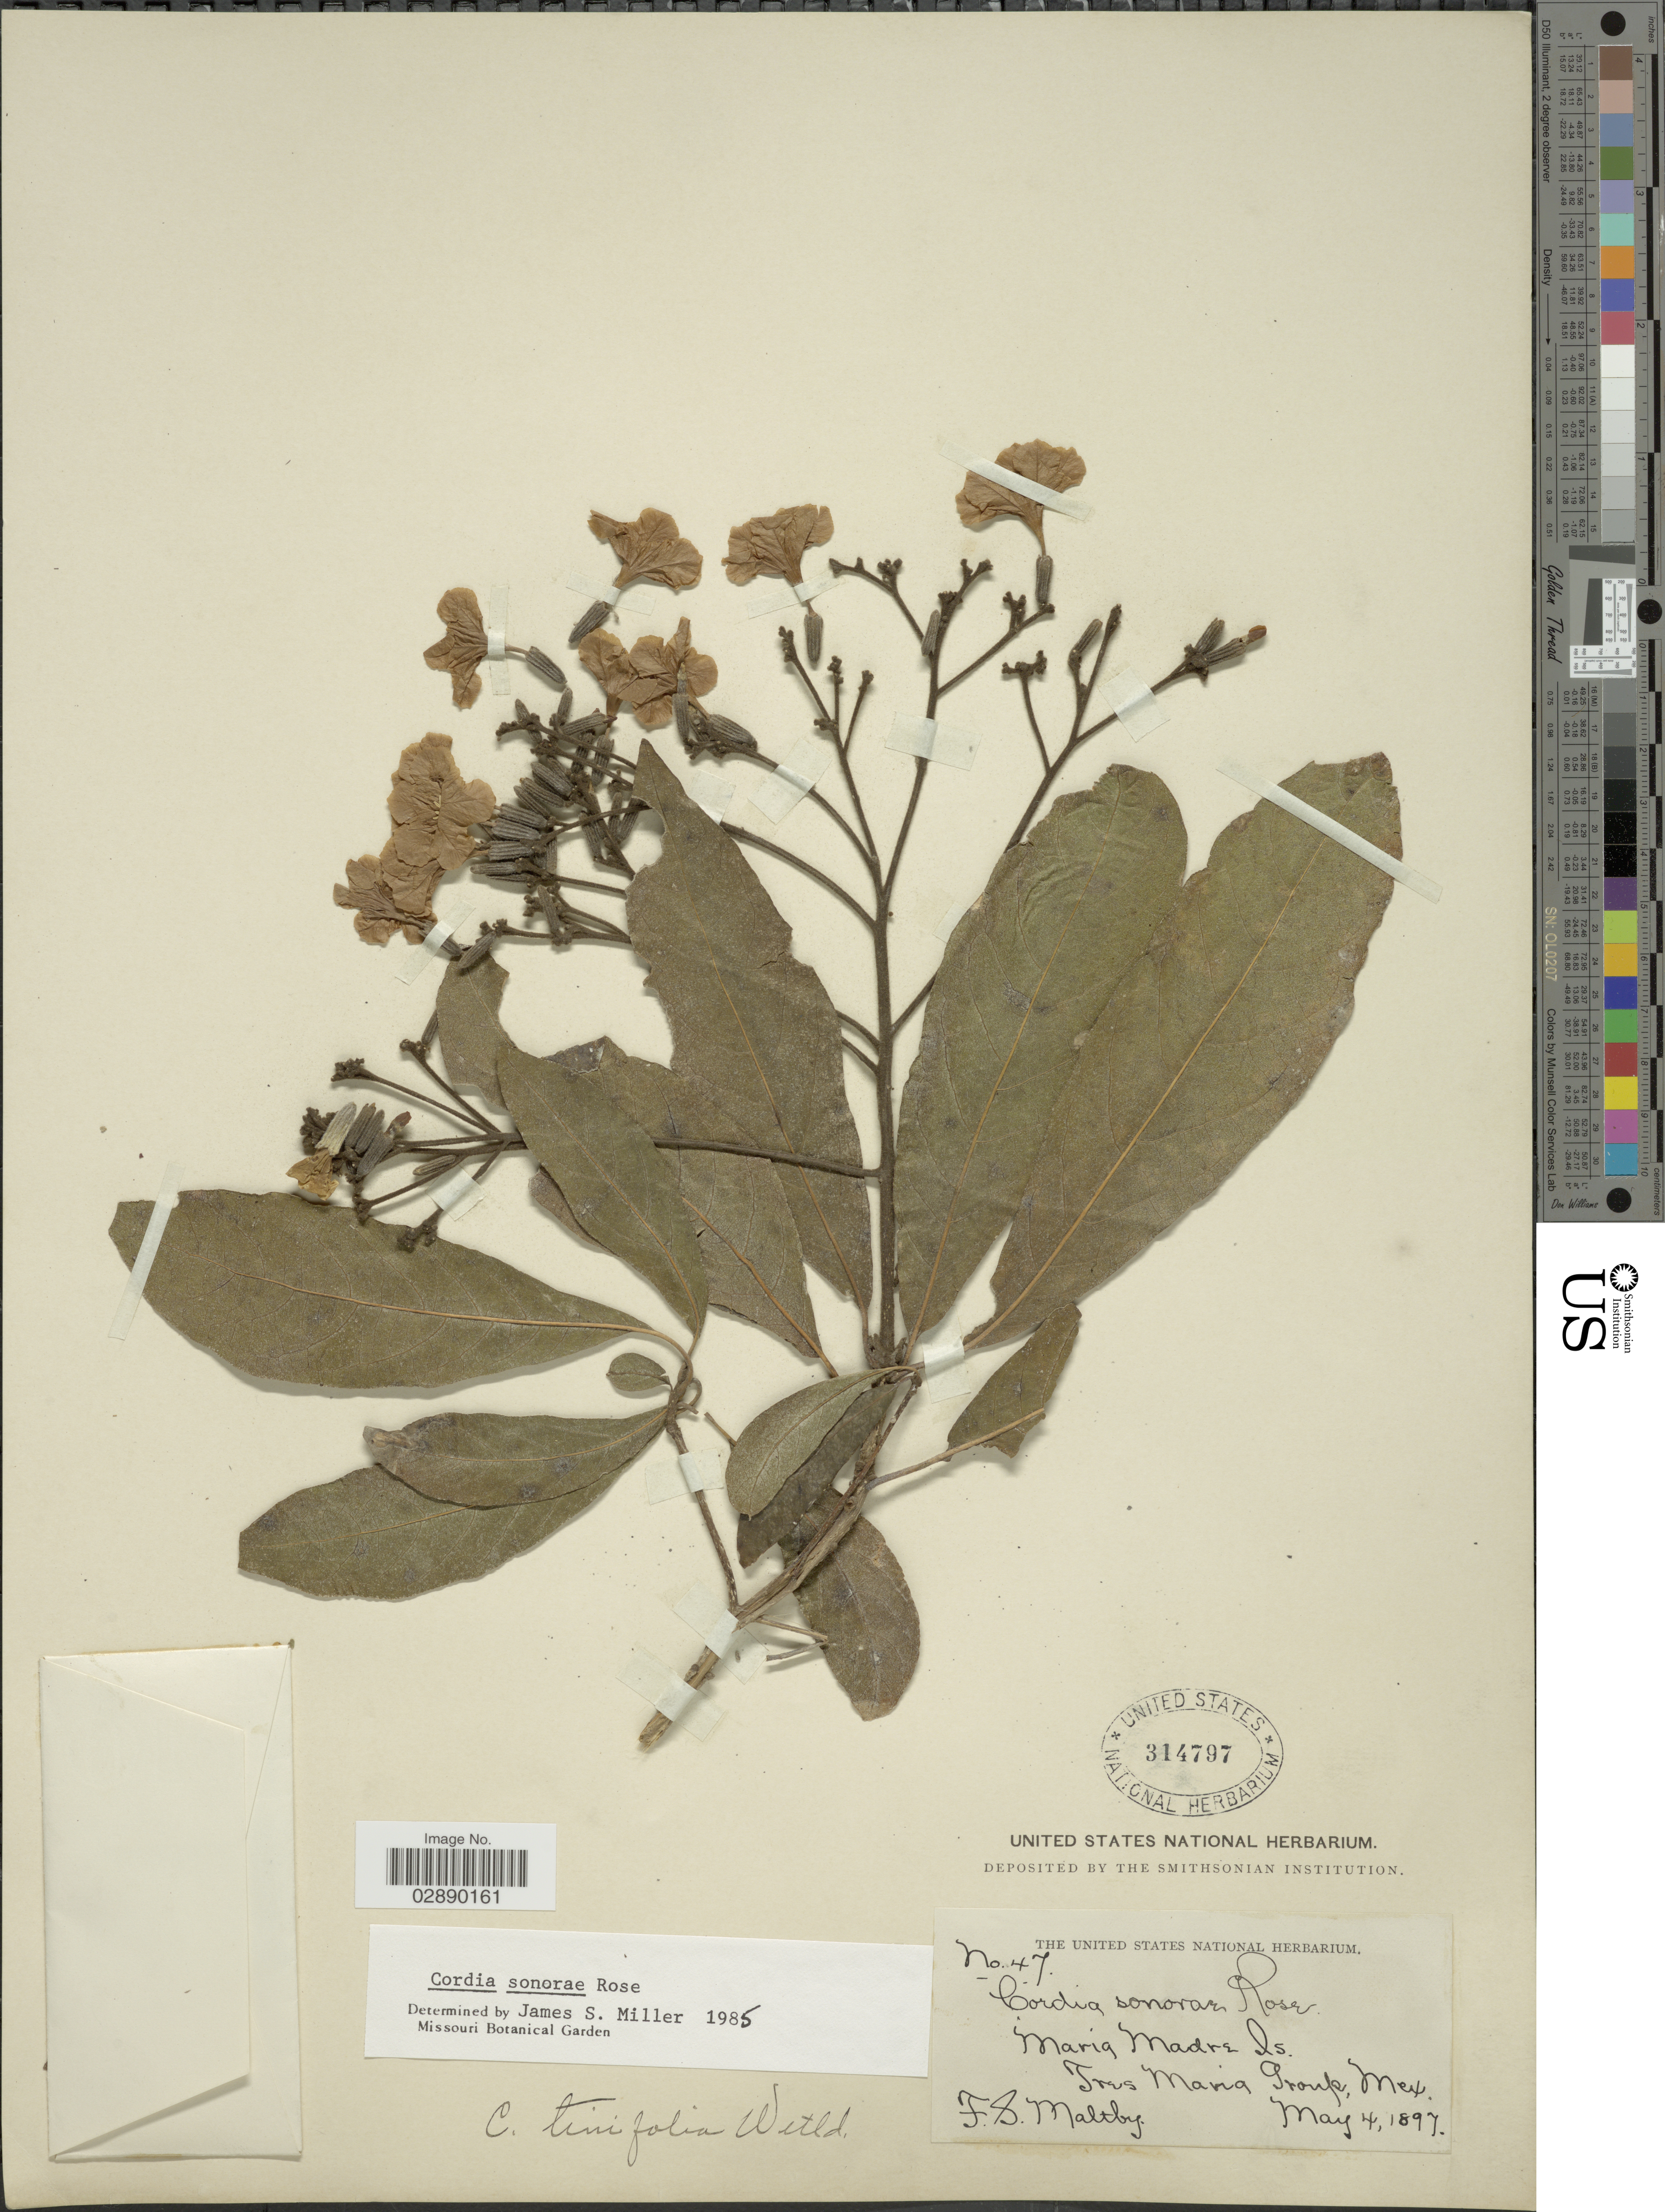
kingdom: Plantae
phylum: Tracheophyta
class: Magnoliopsida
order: Boraginales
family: Cordiaceae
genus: Cordia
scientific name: Cordia sonorae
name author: Rose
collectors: F. S. Maltby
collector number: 47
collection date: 1897-05-04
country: Mexico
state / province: Nayarit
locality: Maria Madre Is. Tres Maria Group.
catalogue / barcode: US 314797